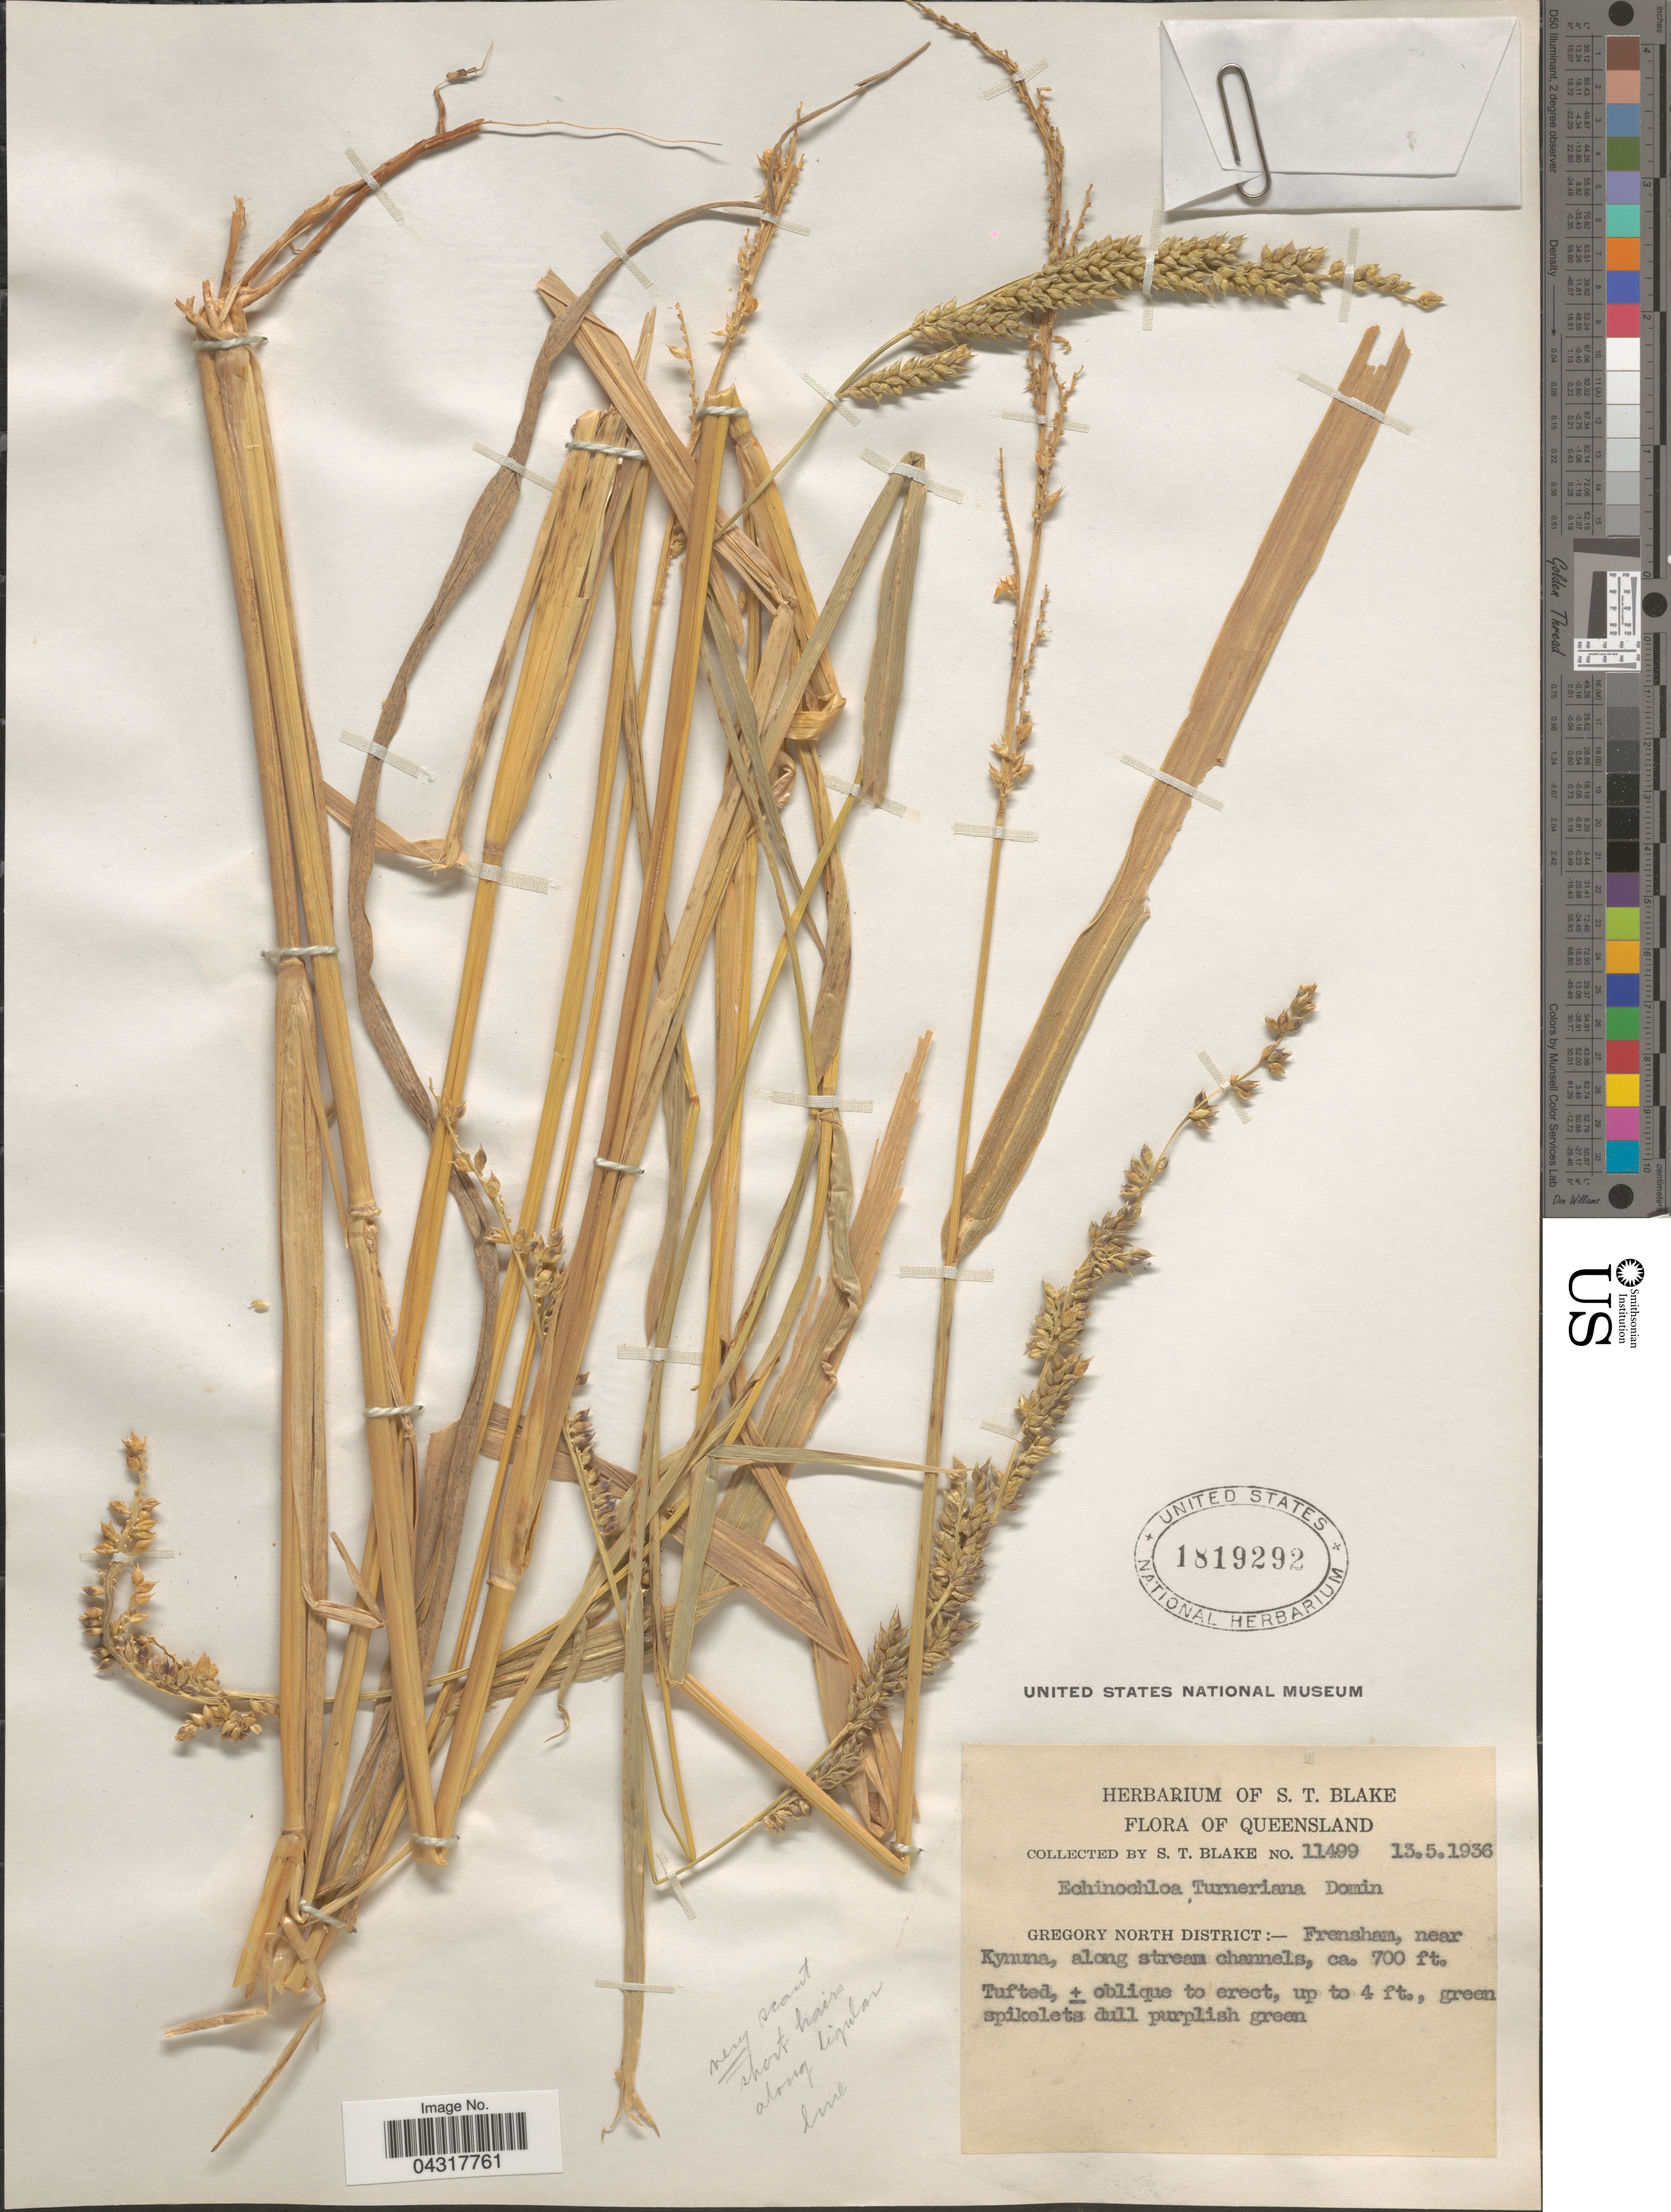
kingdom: Plantae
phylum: Tracheophyta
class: Liliopsida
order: Poales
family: Poaceae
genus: Echinochloa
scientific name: Echinochloa turneriana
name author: (Domin) J.M. Black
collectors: S. T. Blake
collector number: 11499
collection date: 1936-05-13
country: Australia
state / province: Queensland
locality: Gregory North District: - Frensham, near Kynuna, along stream channels.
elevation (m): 213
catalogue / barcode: US 1819292